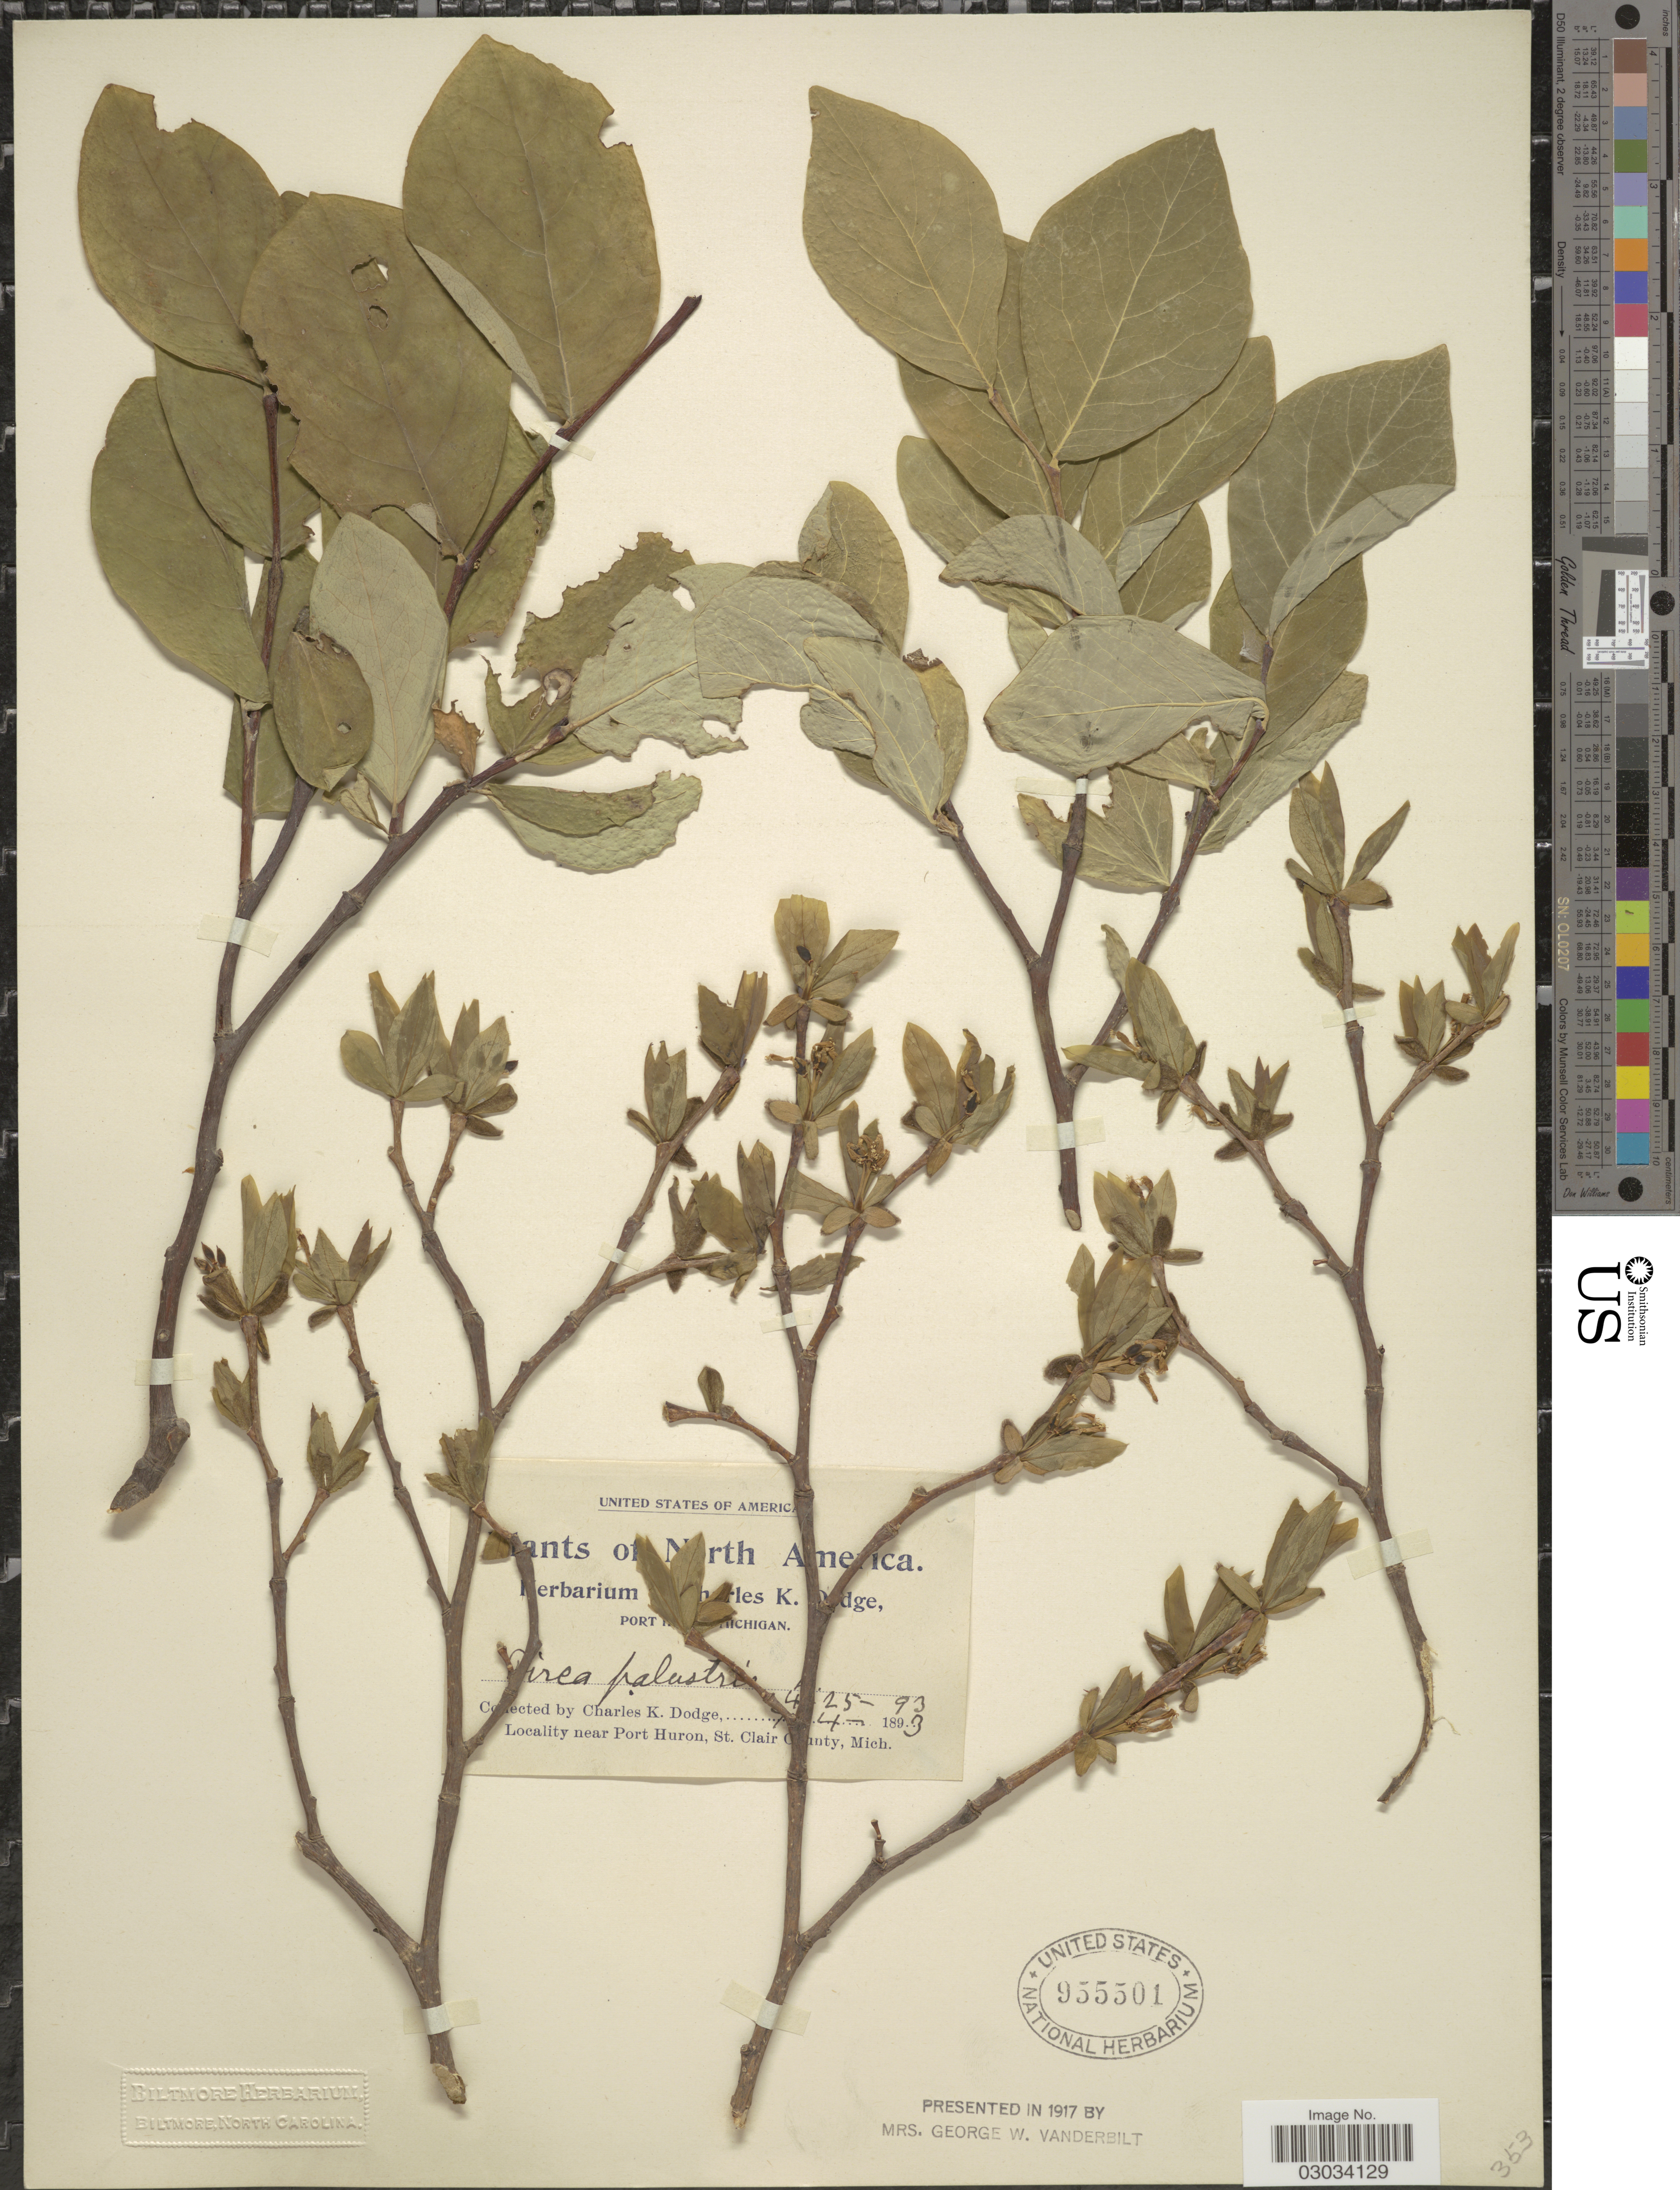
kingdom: Plantae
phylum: Tracheophyta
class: Magnoliopsida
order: Malvales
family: Thymelaeaceae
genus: Dirca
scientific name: Dirca palustris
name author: L.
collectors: C. K. Dodge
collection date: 1893-04-25/1893-07-04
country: United States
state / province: Michigan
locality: Near port Huron, St. Clair County.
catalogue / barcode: US 955501